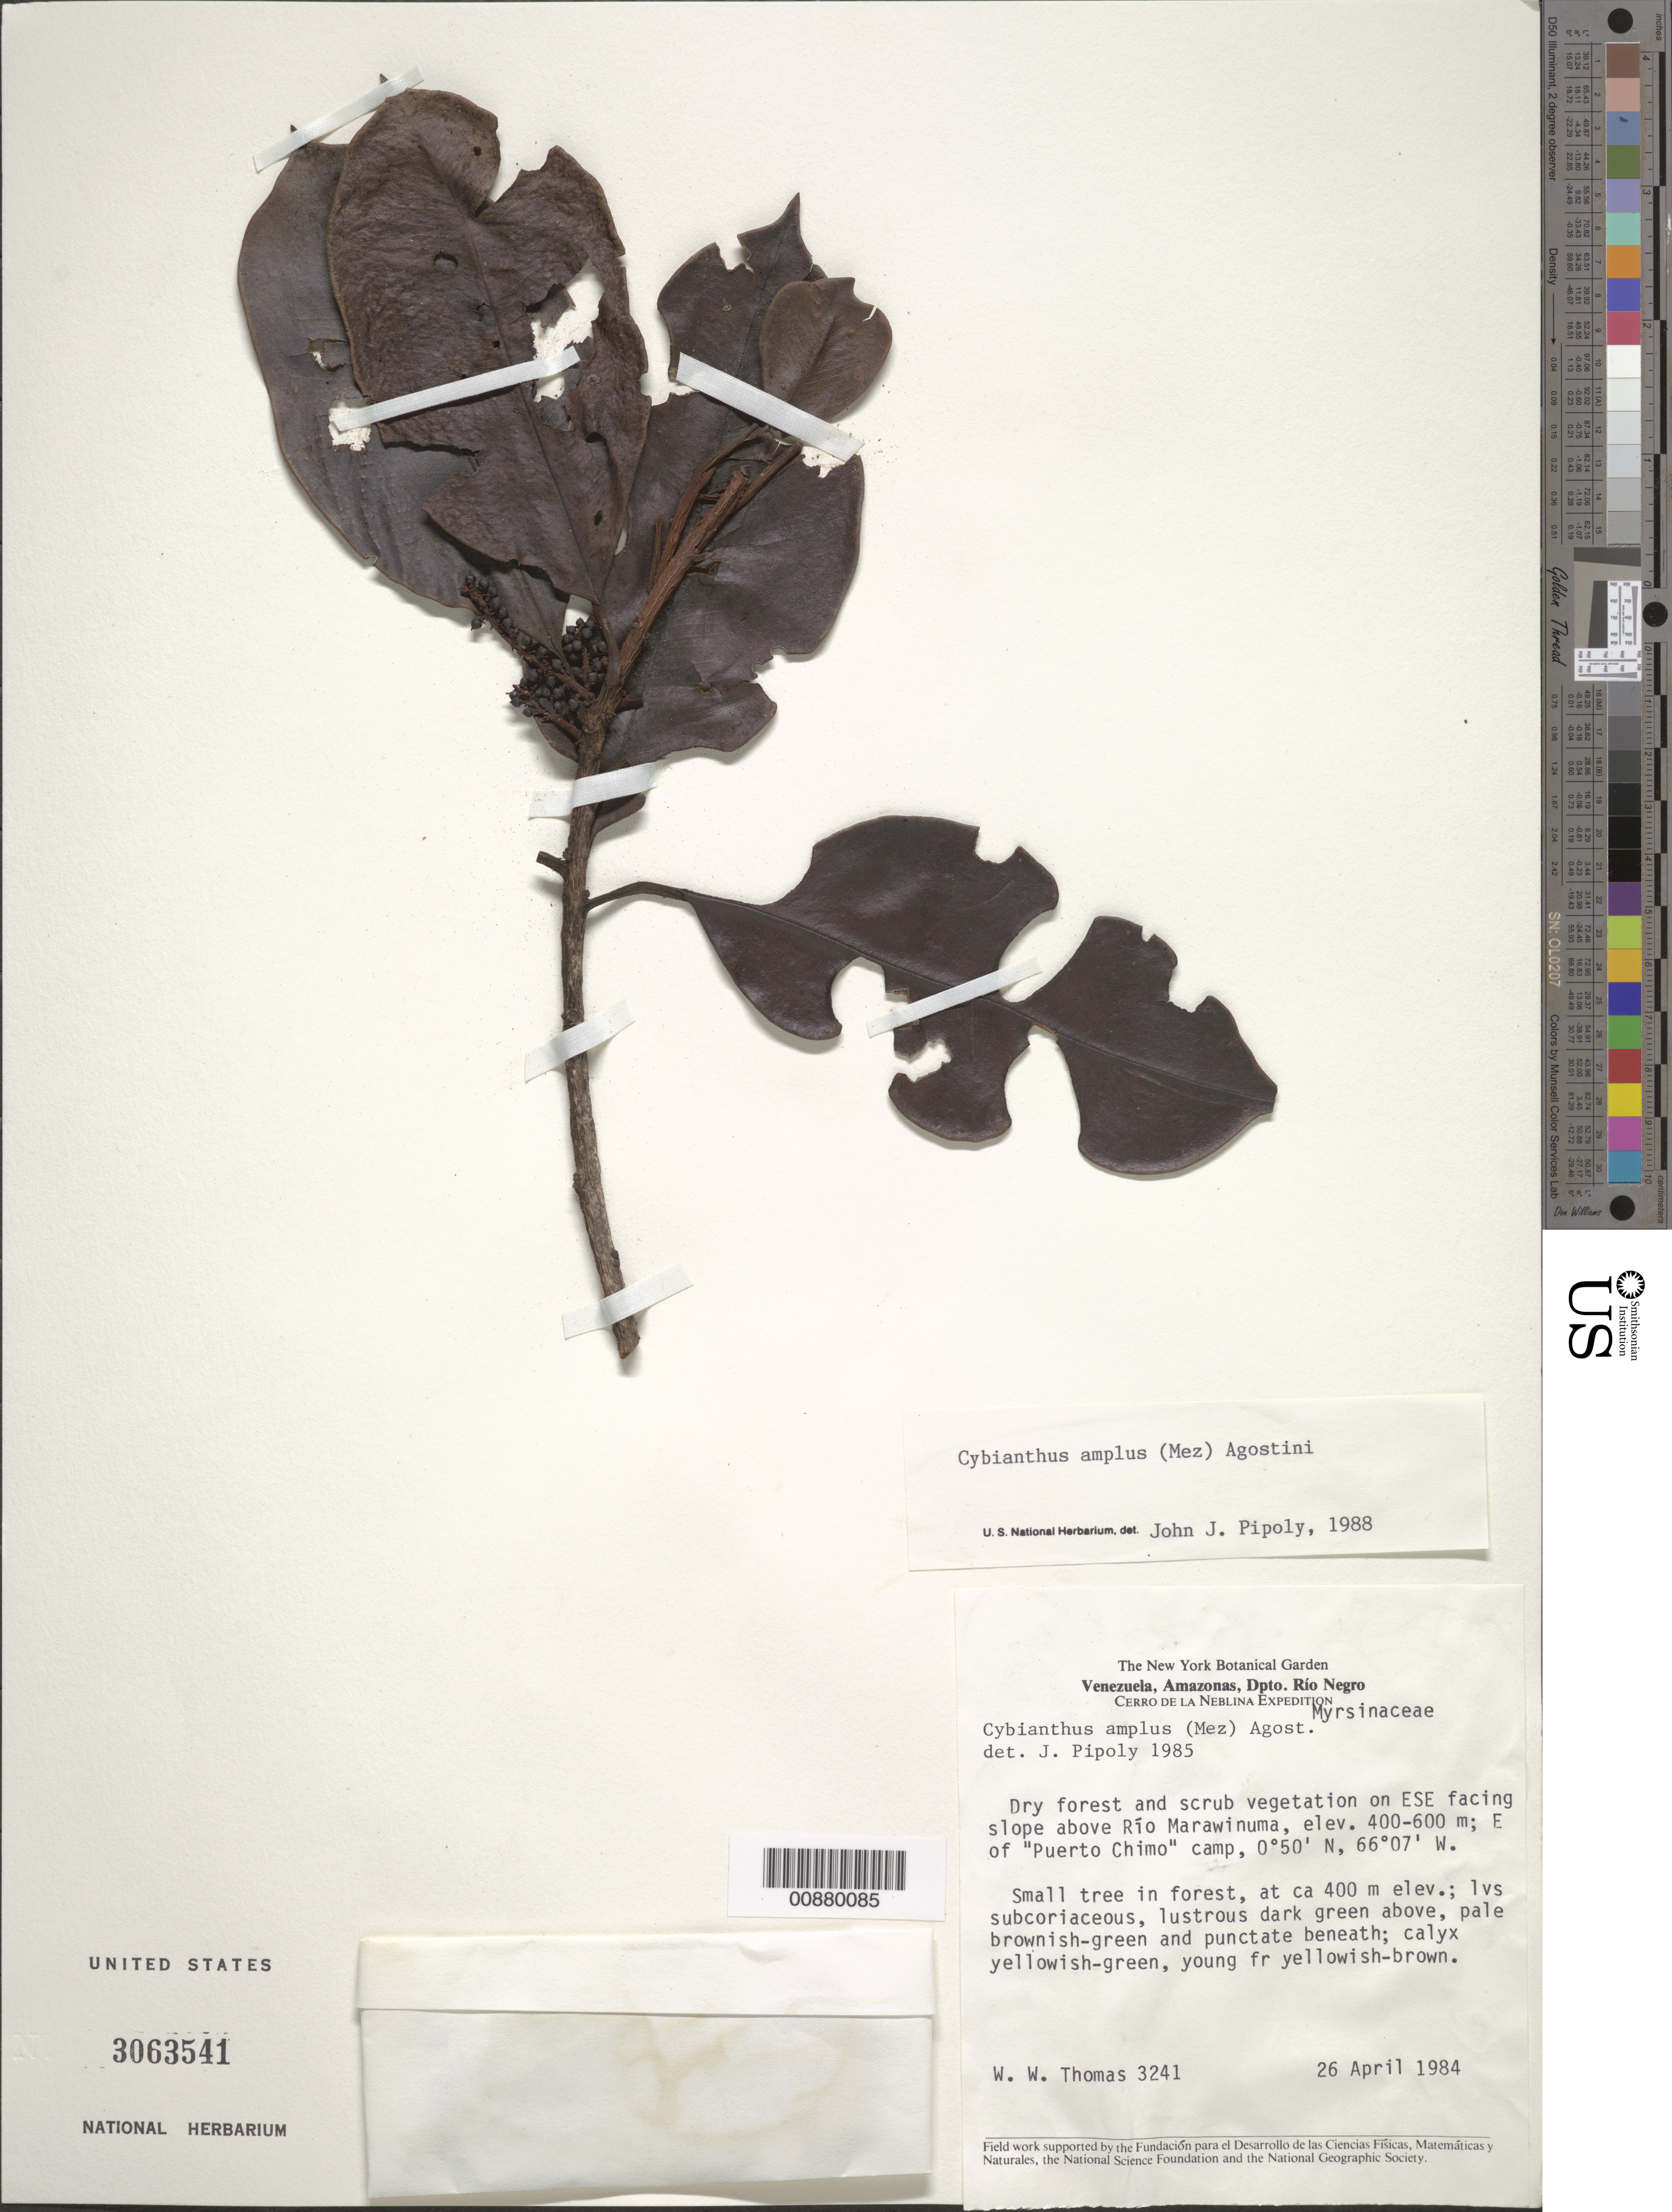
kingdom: Plantae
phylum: Tracheophyta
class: Magnoliopsida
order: Ericales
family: Primulaceae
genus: Cybianthus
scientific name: Cybianthus amplus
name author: (Mez) G. Agostini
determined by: Pipoly, J. J., III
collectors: W. W. Thomas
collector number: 3241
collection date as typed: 26-Apr-84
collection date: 1984-04-26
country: Venezuela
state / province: Amazonas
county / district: Río Negro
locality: Cerro de La Neblina, above Río Marawinuma, E of "Puerto Chimo" camp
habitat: Forest; dry forest and scrub vegetation on ESE facing slope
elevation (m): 400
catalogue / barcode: US 3063541